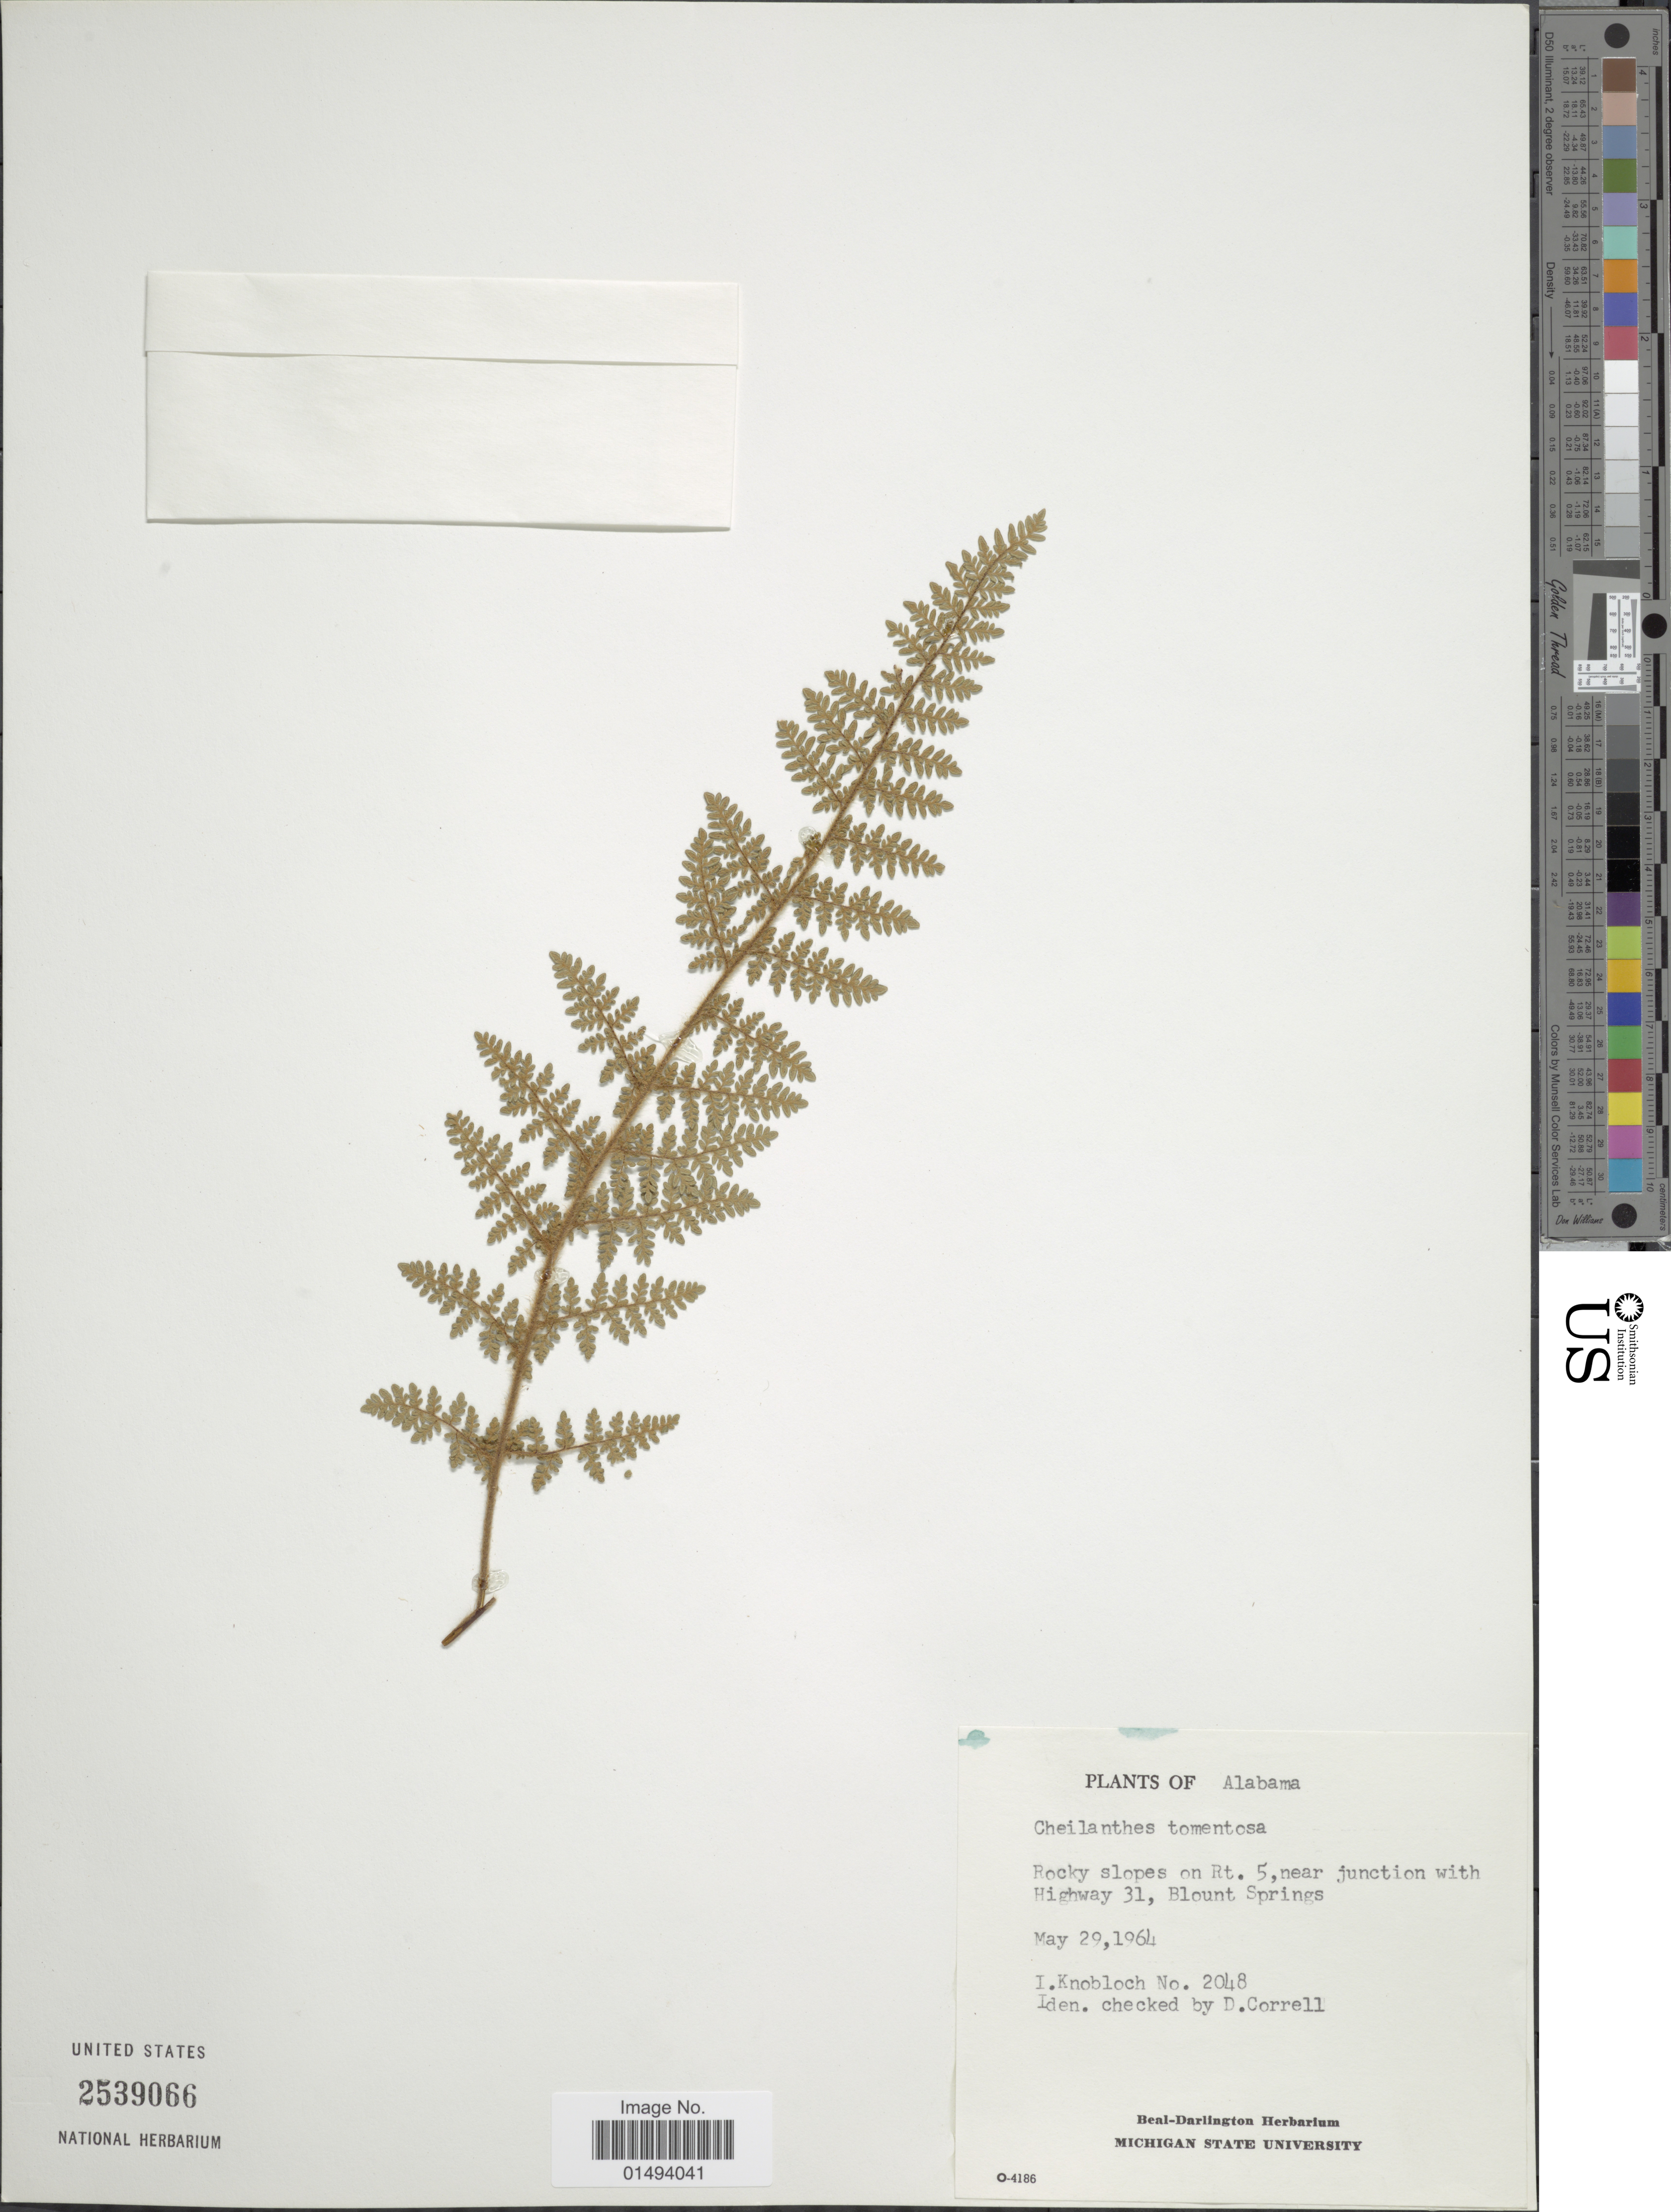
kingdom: Plantae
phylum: Tracheophyta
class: Polypodiopsida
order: Polypodiales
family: Pteridaceae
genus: Myriopteris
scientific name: Myriopteris tomentosa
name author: (Link) Fée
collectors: I. W. Knobloch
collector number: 2048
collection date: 1964-05-29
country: United States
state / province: Alabama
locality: Alabama, Rocky slopes on Rt. 5, near junction with Highway 31, Blount Springs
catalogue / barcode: US 2539066